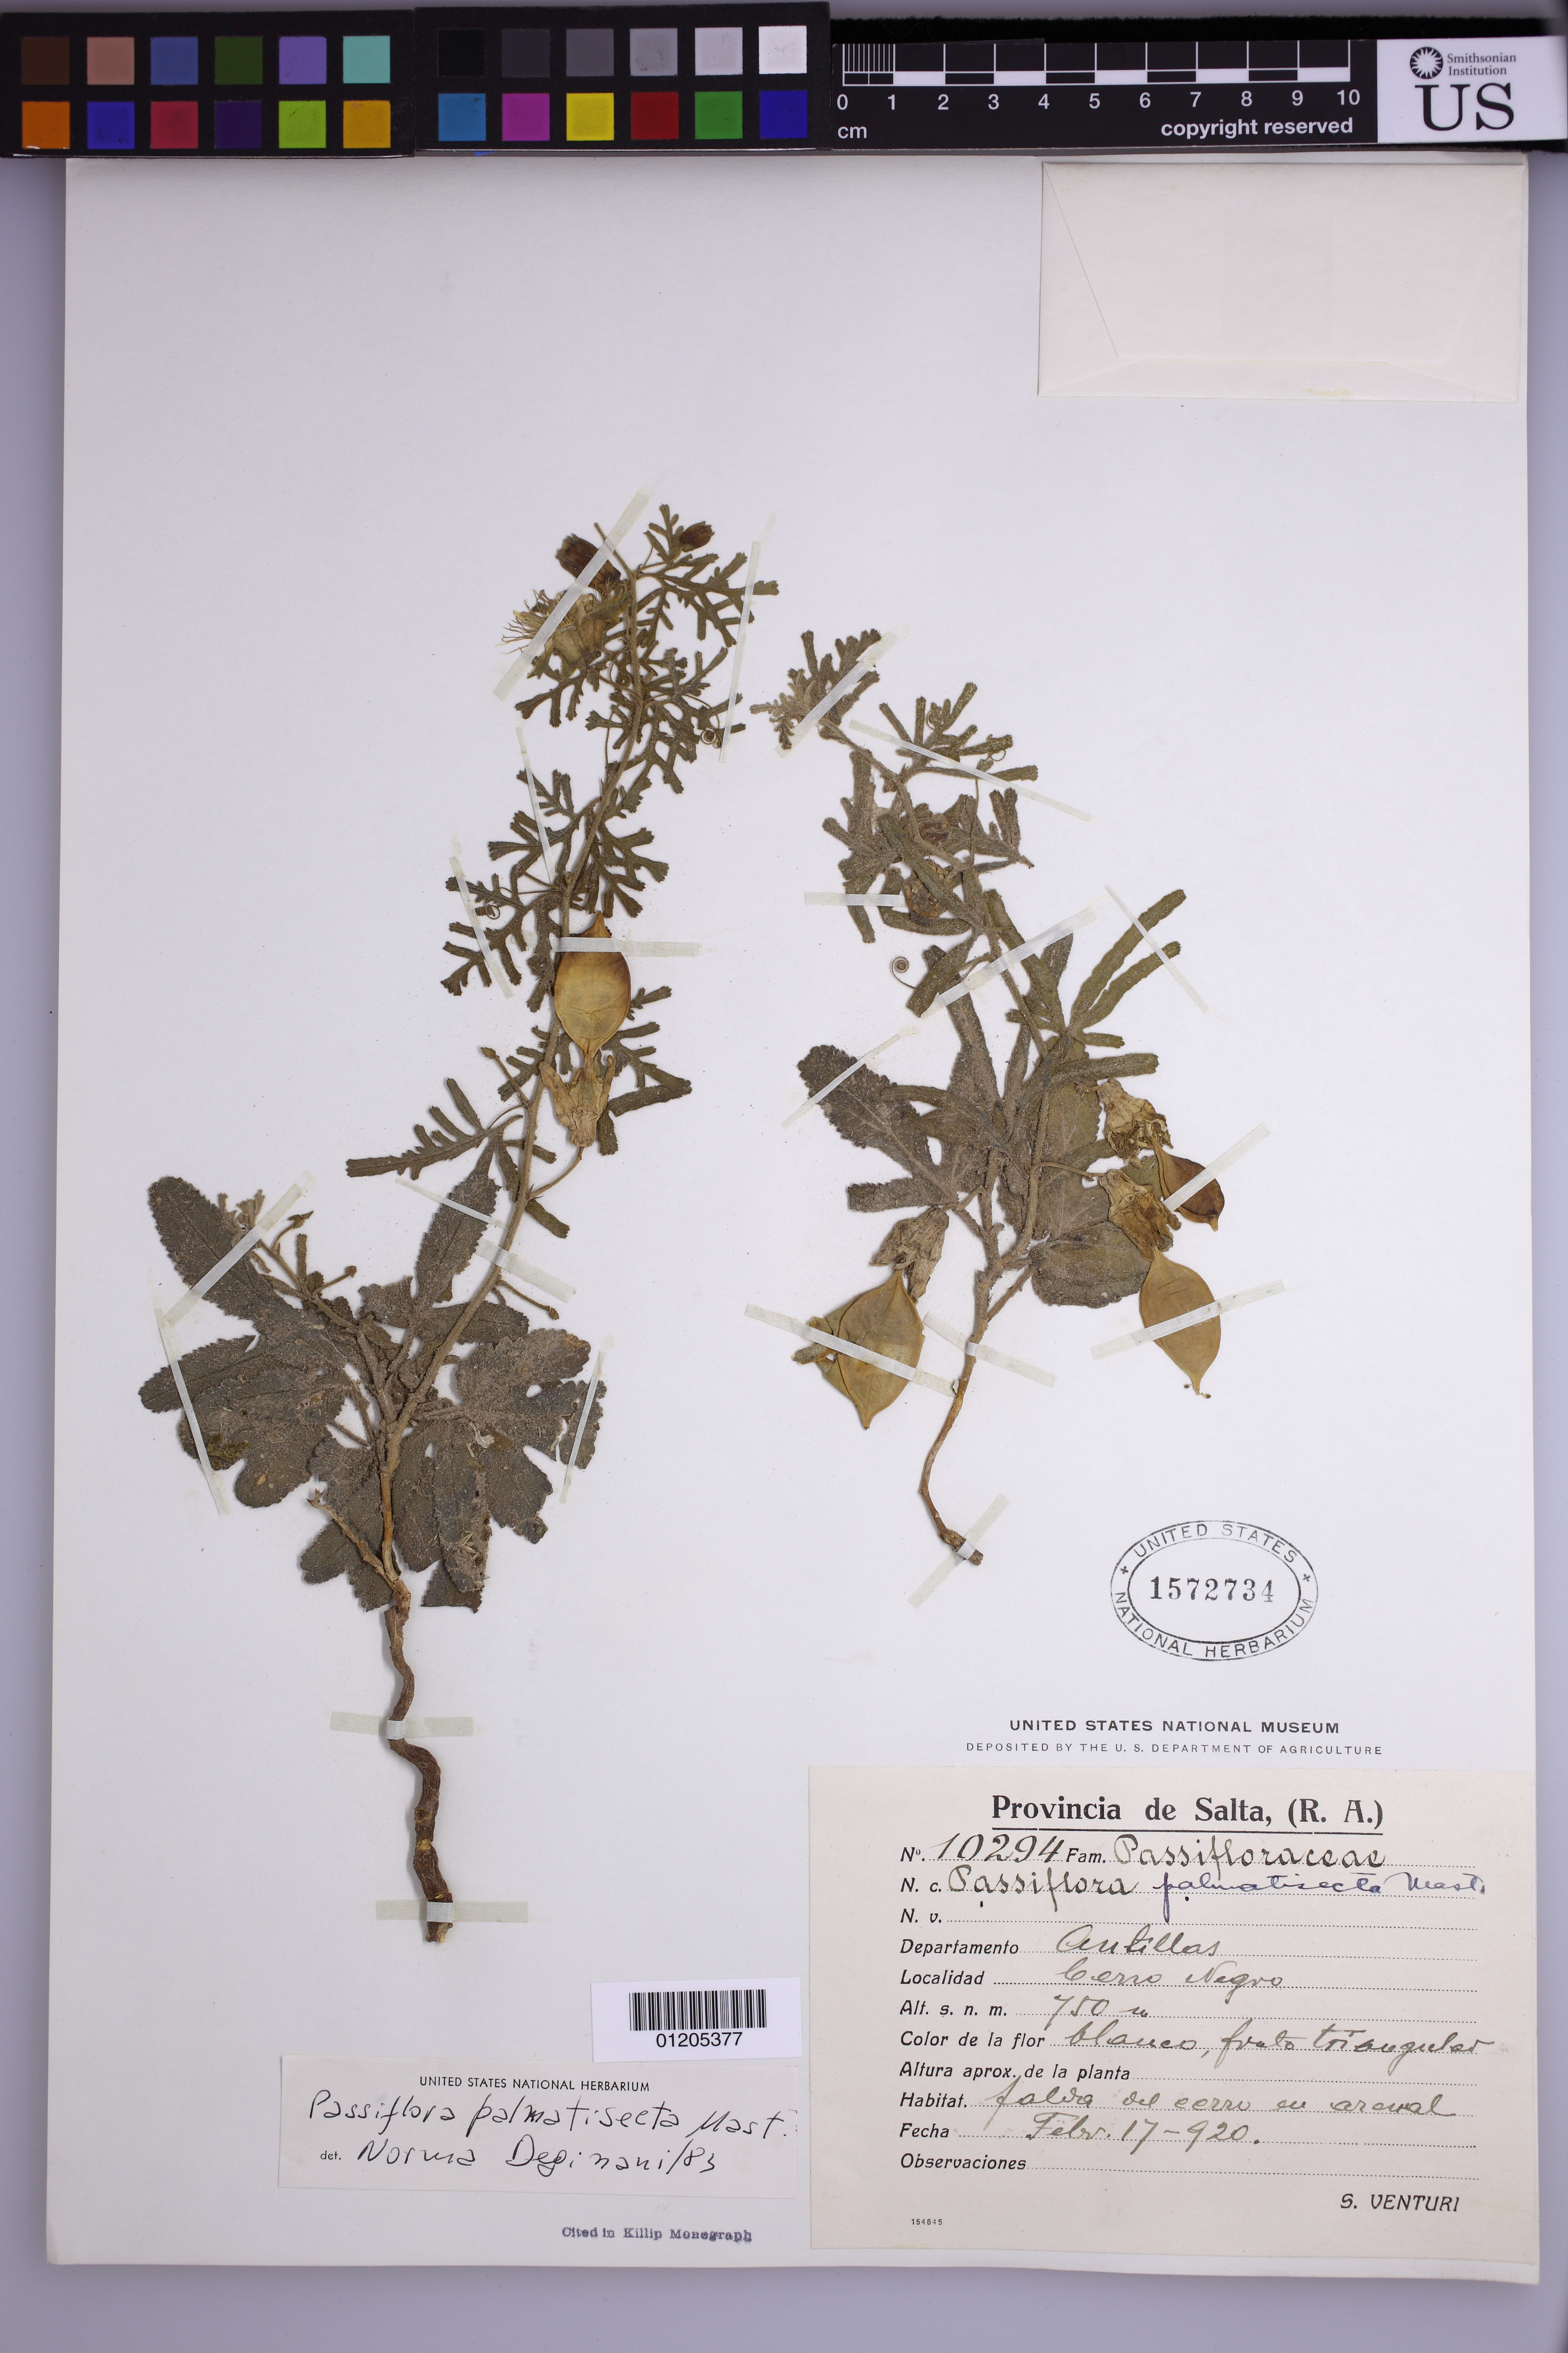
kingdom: Plantae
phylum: Tracheophyta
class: Magnoliopsida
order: Malpighiales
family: Passifloraceae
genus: Passiflora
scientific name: Passiflora palmatisecta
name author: Mast.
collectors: S. Venturi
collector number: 10294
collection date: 1920-02-17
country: Argentina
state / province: Salta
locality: Antilla,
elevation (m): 750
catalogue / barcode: US 1572734